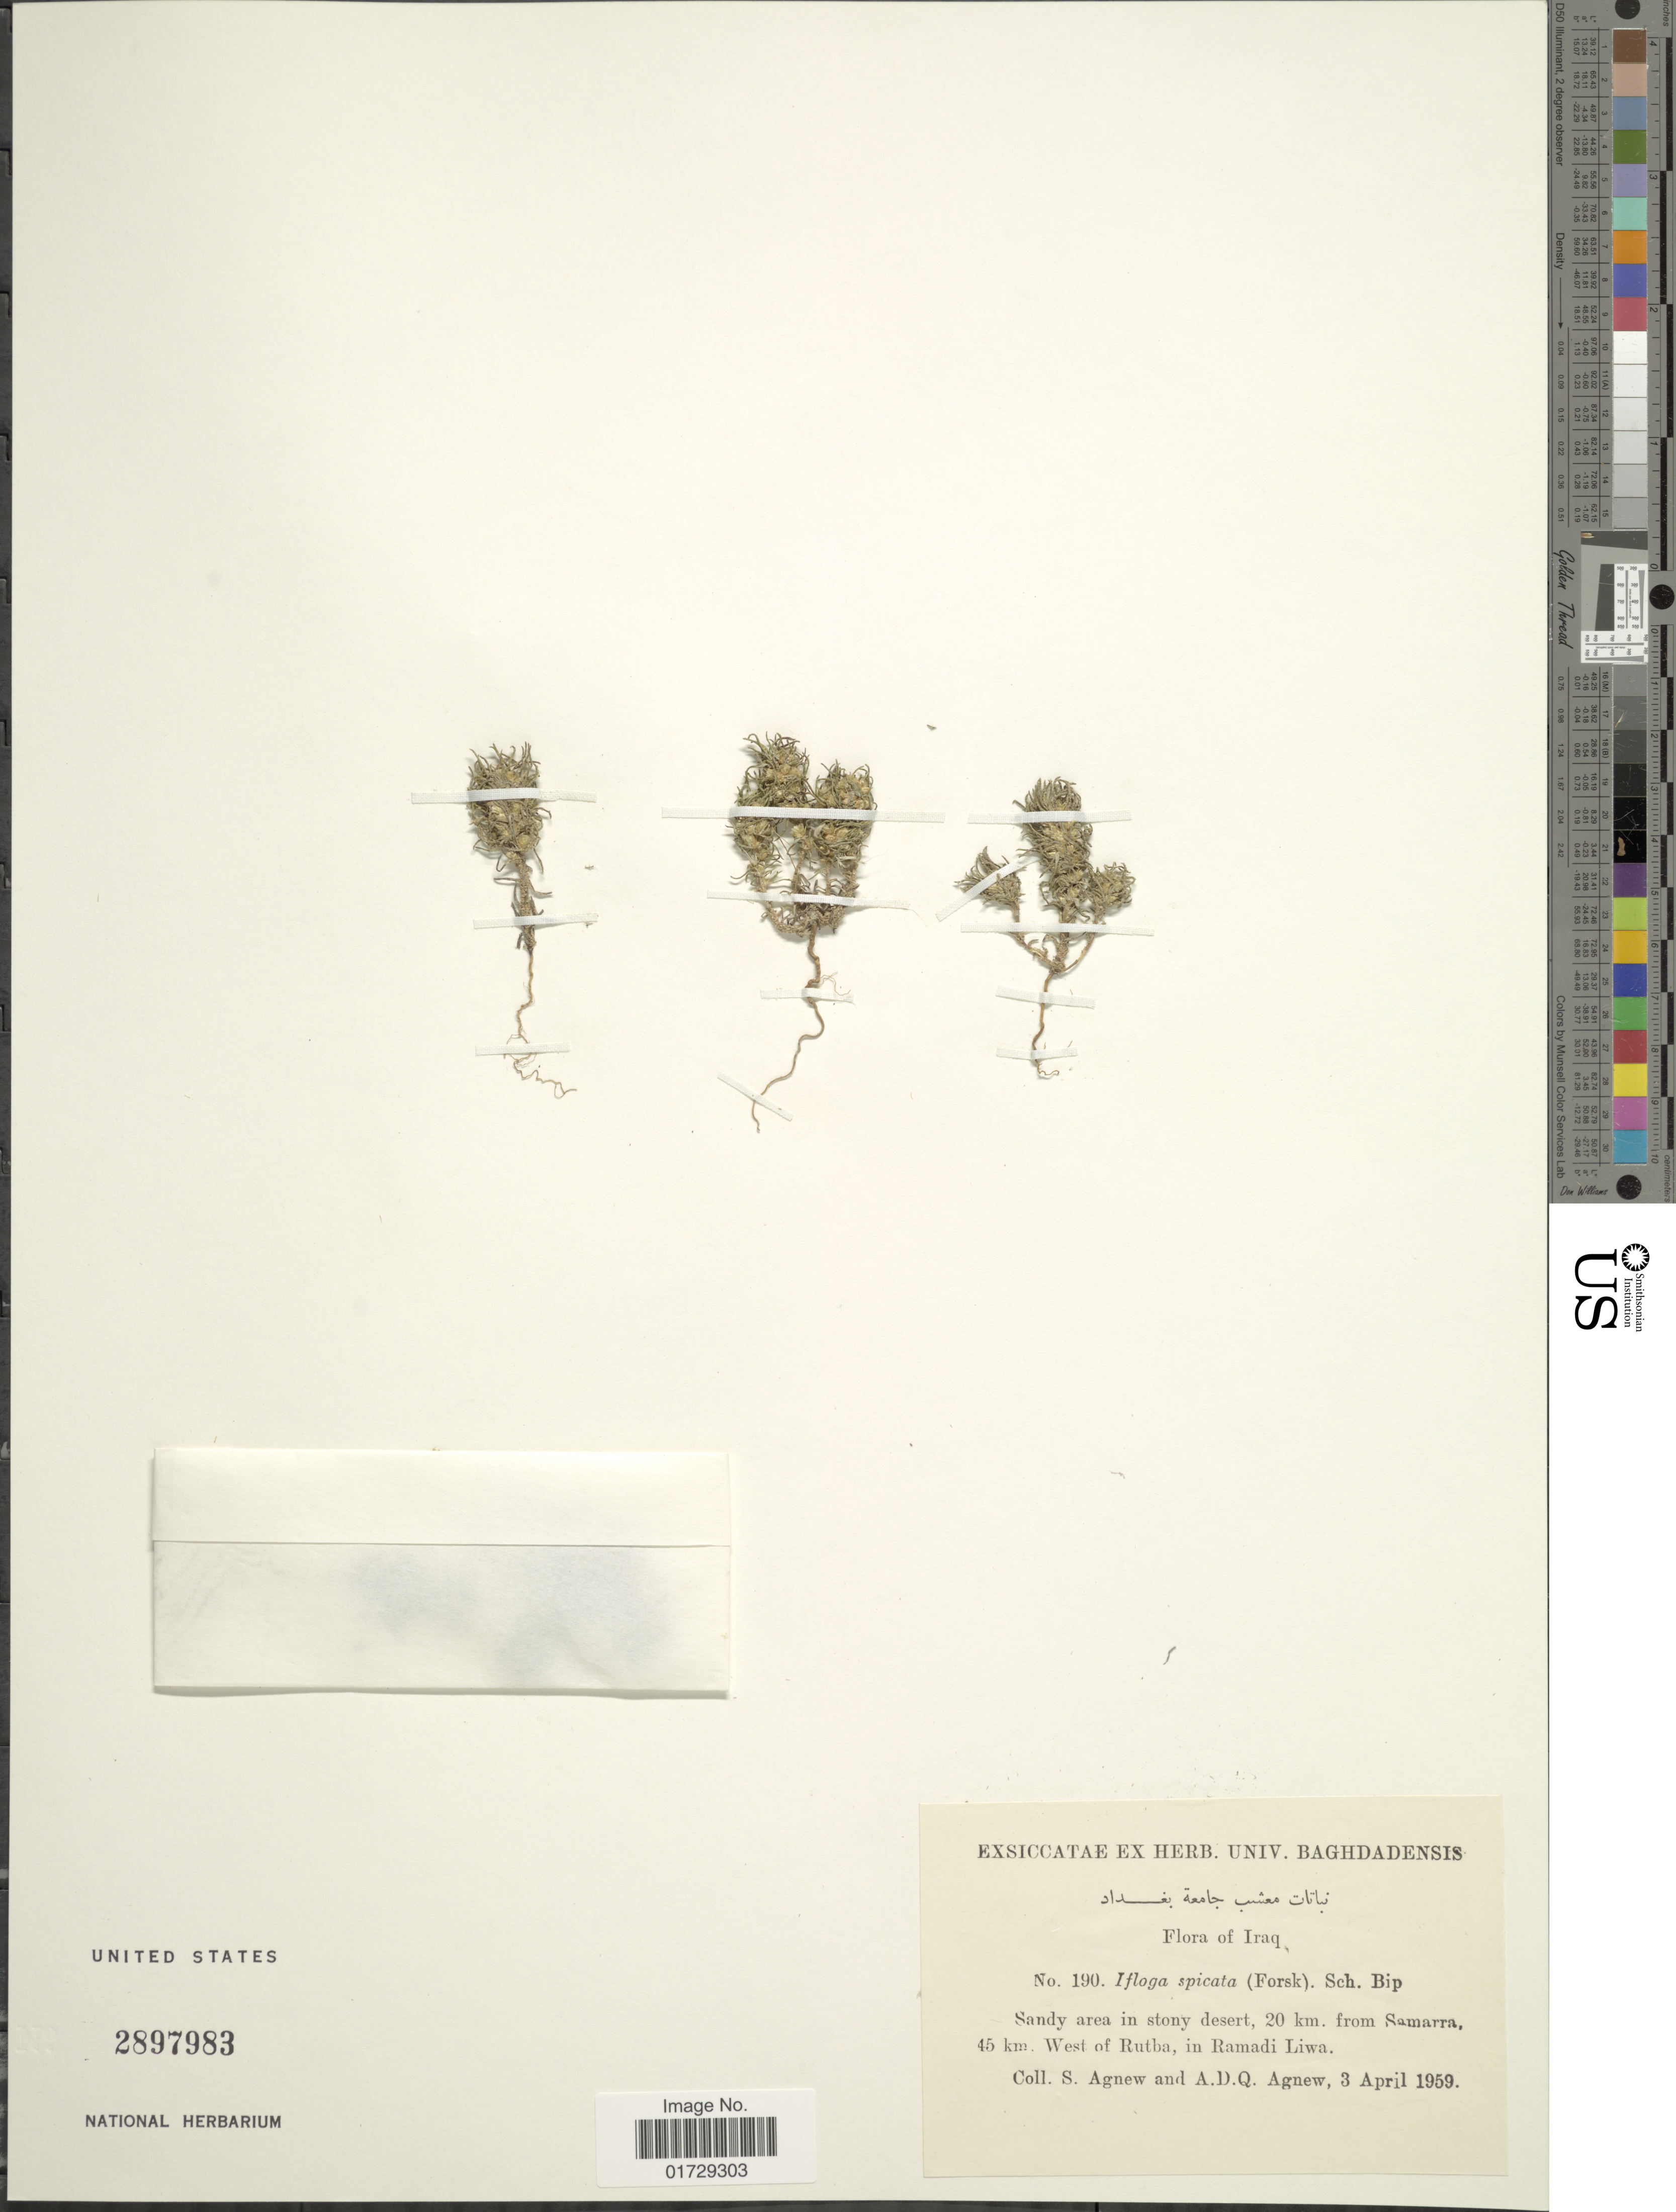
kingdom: Plantae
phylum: Tracheophyta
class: Magnoliopsida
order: Asterales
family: Asteraceae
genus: Ifloga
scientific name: Ifloga spicata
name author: (Forssk.) Sch. Bip.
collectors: S. Agnew & A. D. Agnew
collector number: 190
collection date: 1959-04-03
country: Iraq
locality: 20 km. from Samarra, 45 km. West of Rutba, in Ramadi Liwa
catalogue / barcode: US 2897983